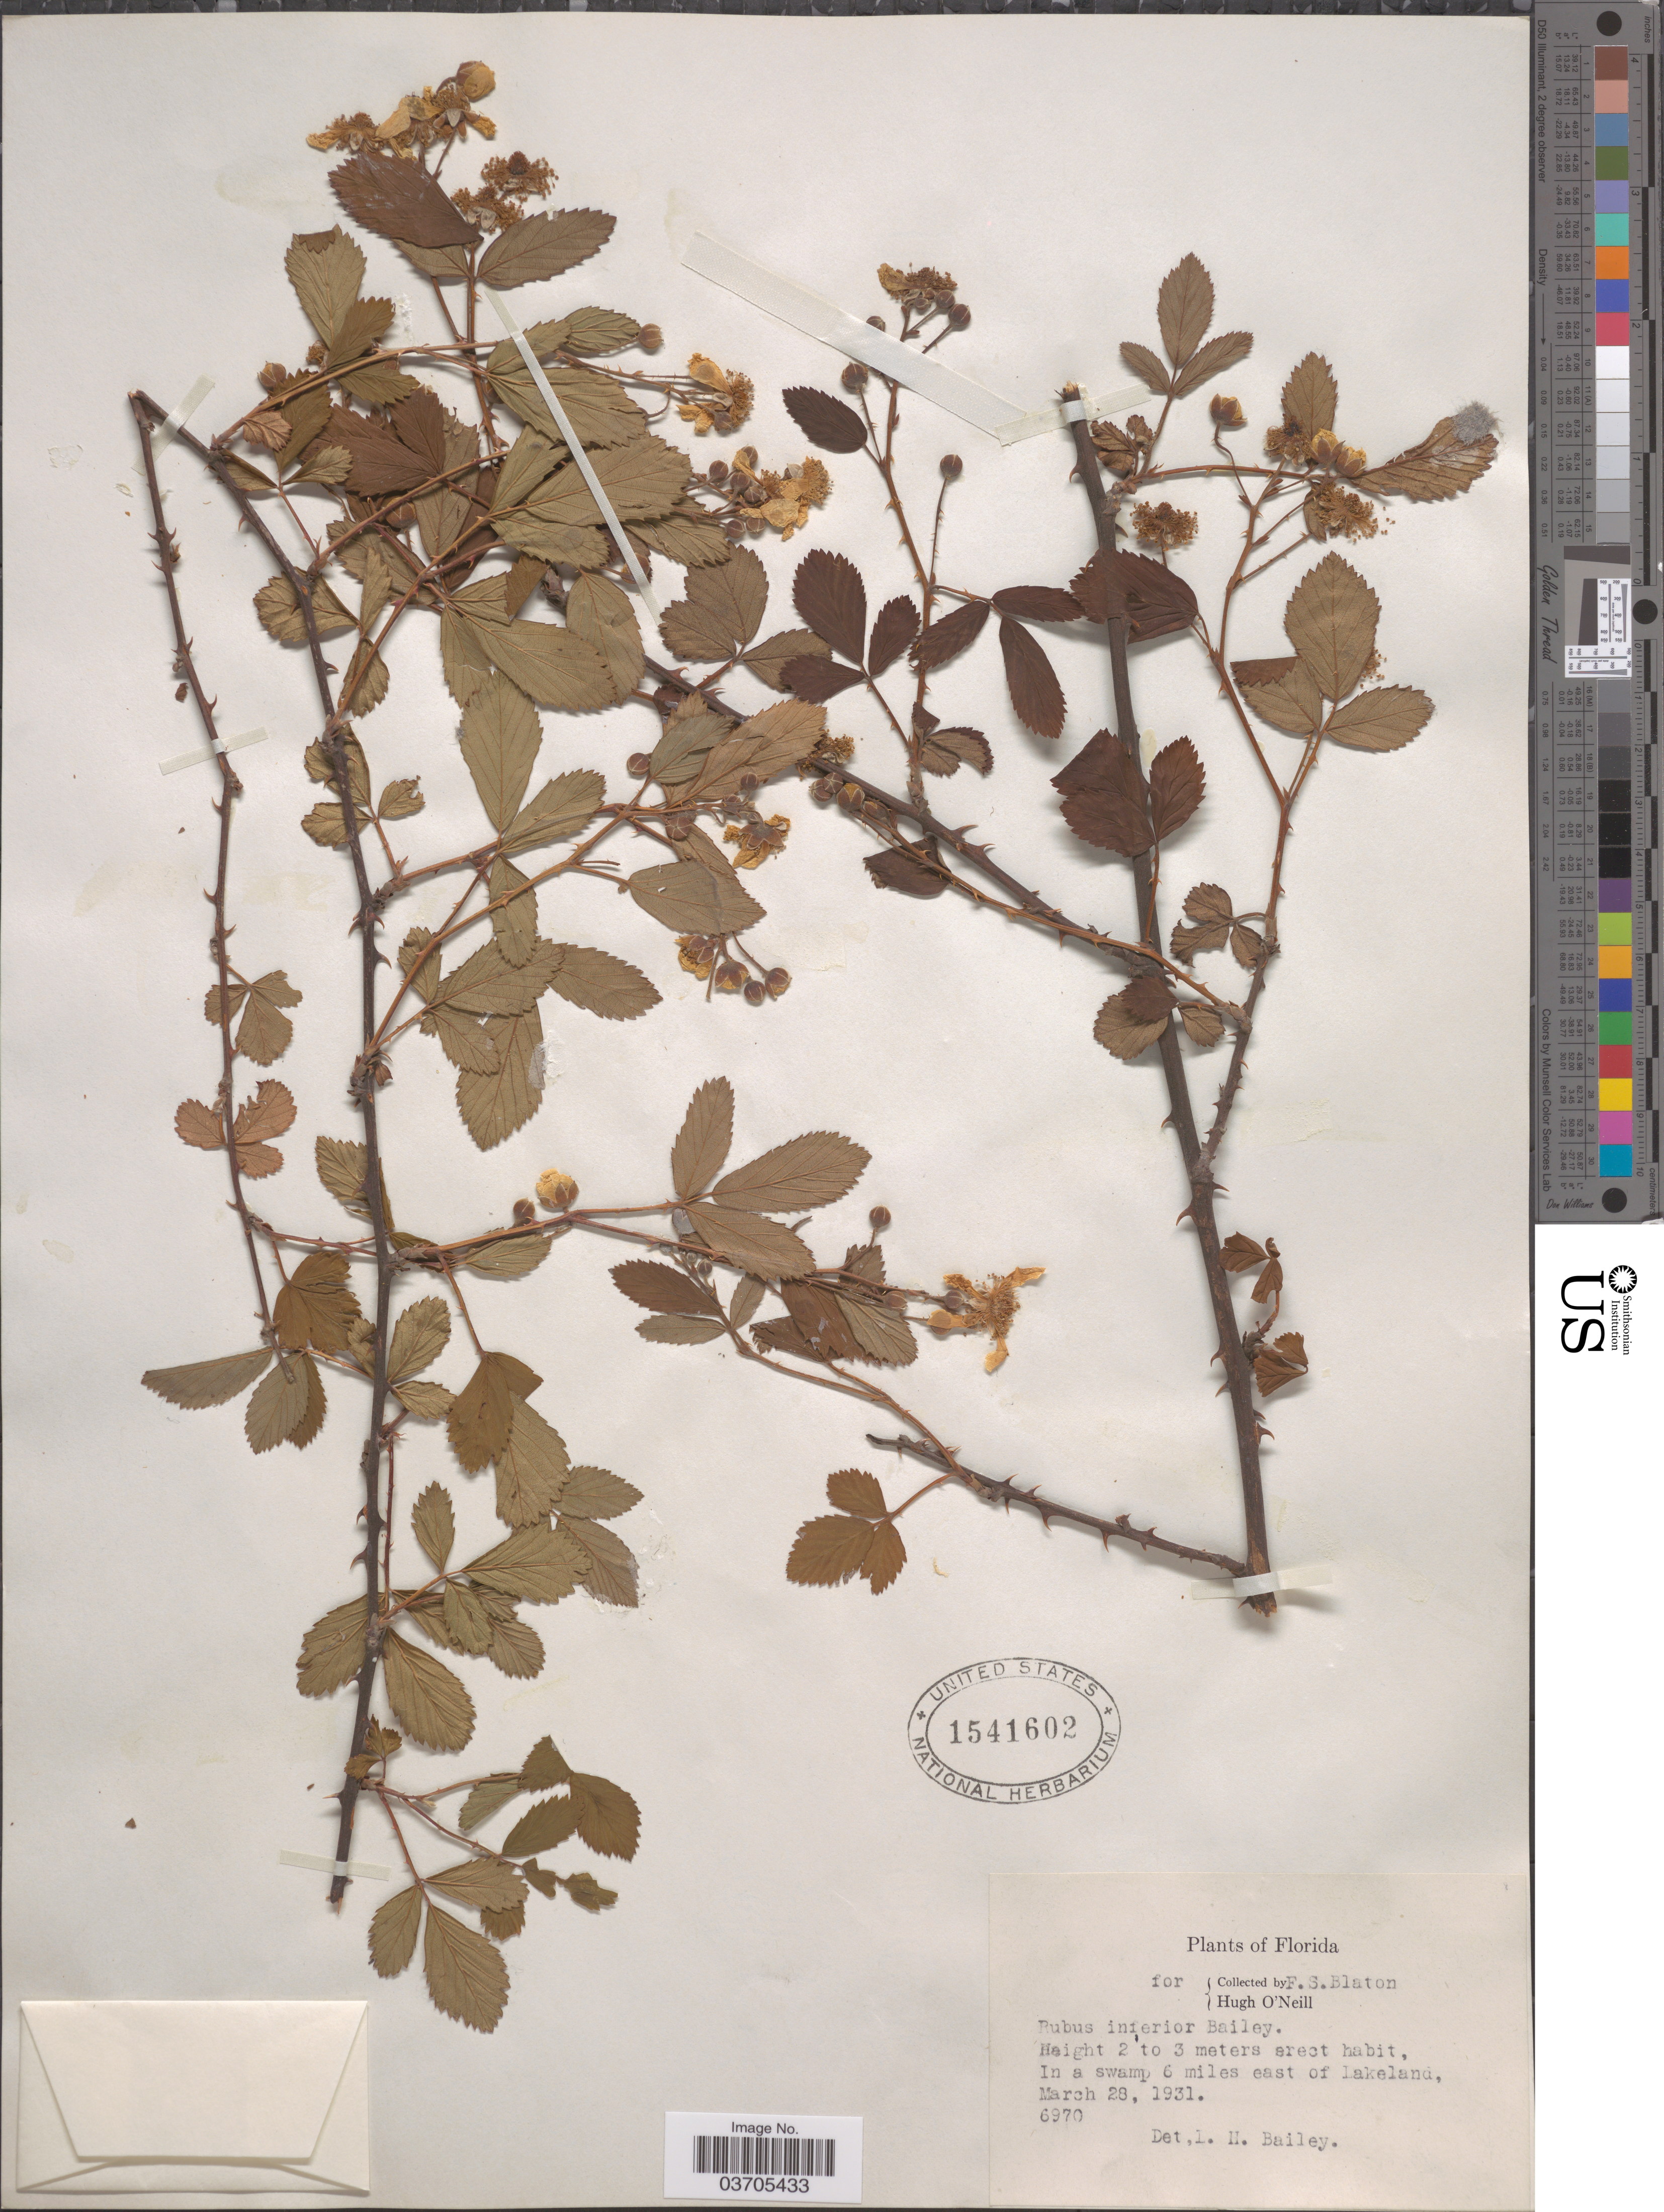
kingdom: Plantae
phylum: Tracheophyta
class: Magnoliopsida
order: Rosales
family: Rosaceae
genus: Rubus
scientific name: Rubus inferior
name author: L.H. Bailey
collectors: F. Blaton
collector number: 6970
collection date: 1931-03-28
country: United States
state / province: Florida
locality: In a swamp 6 miles east of Lakeland.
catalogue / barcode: US 1541602